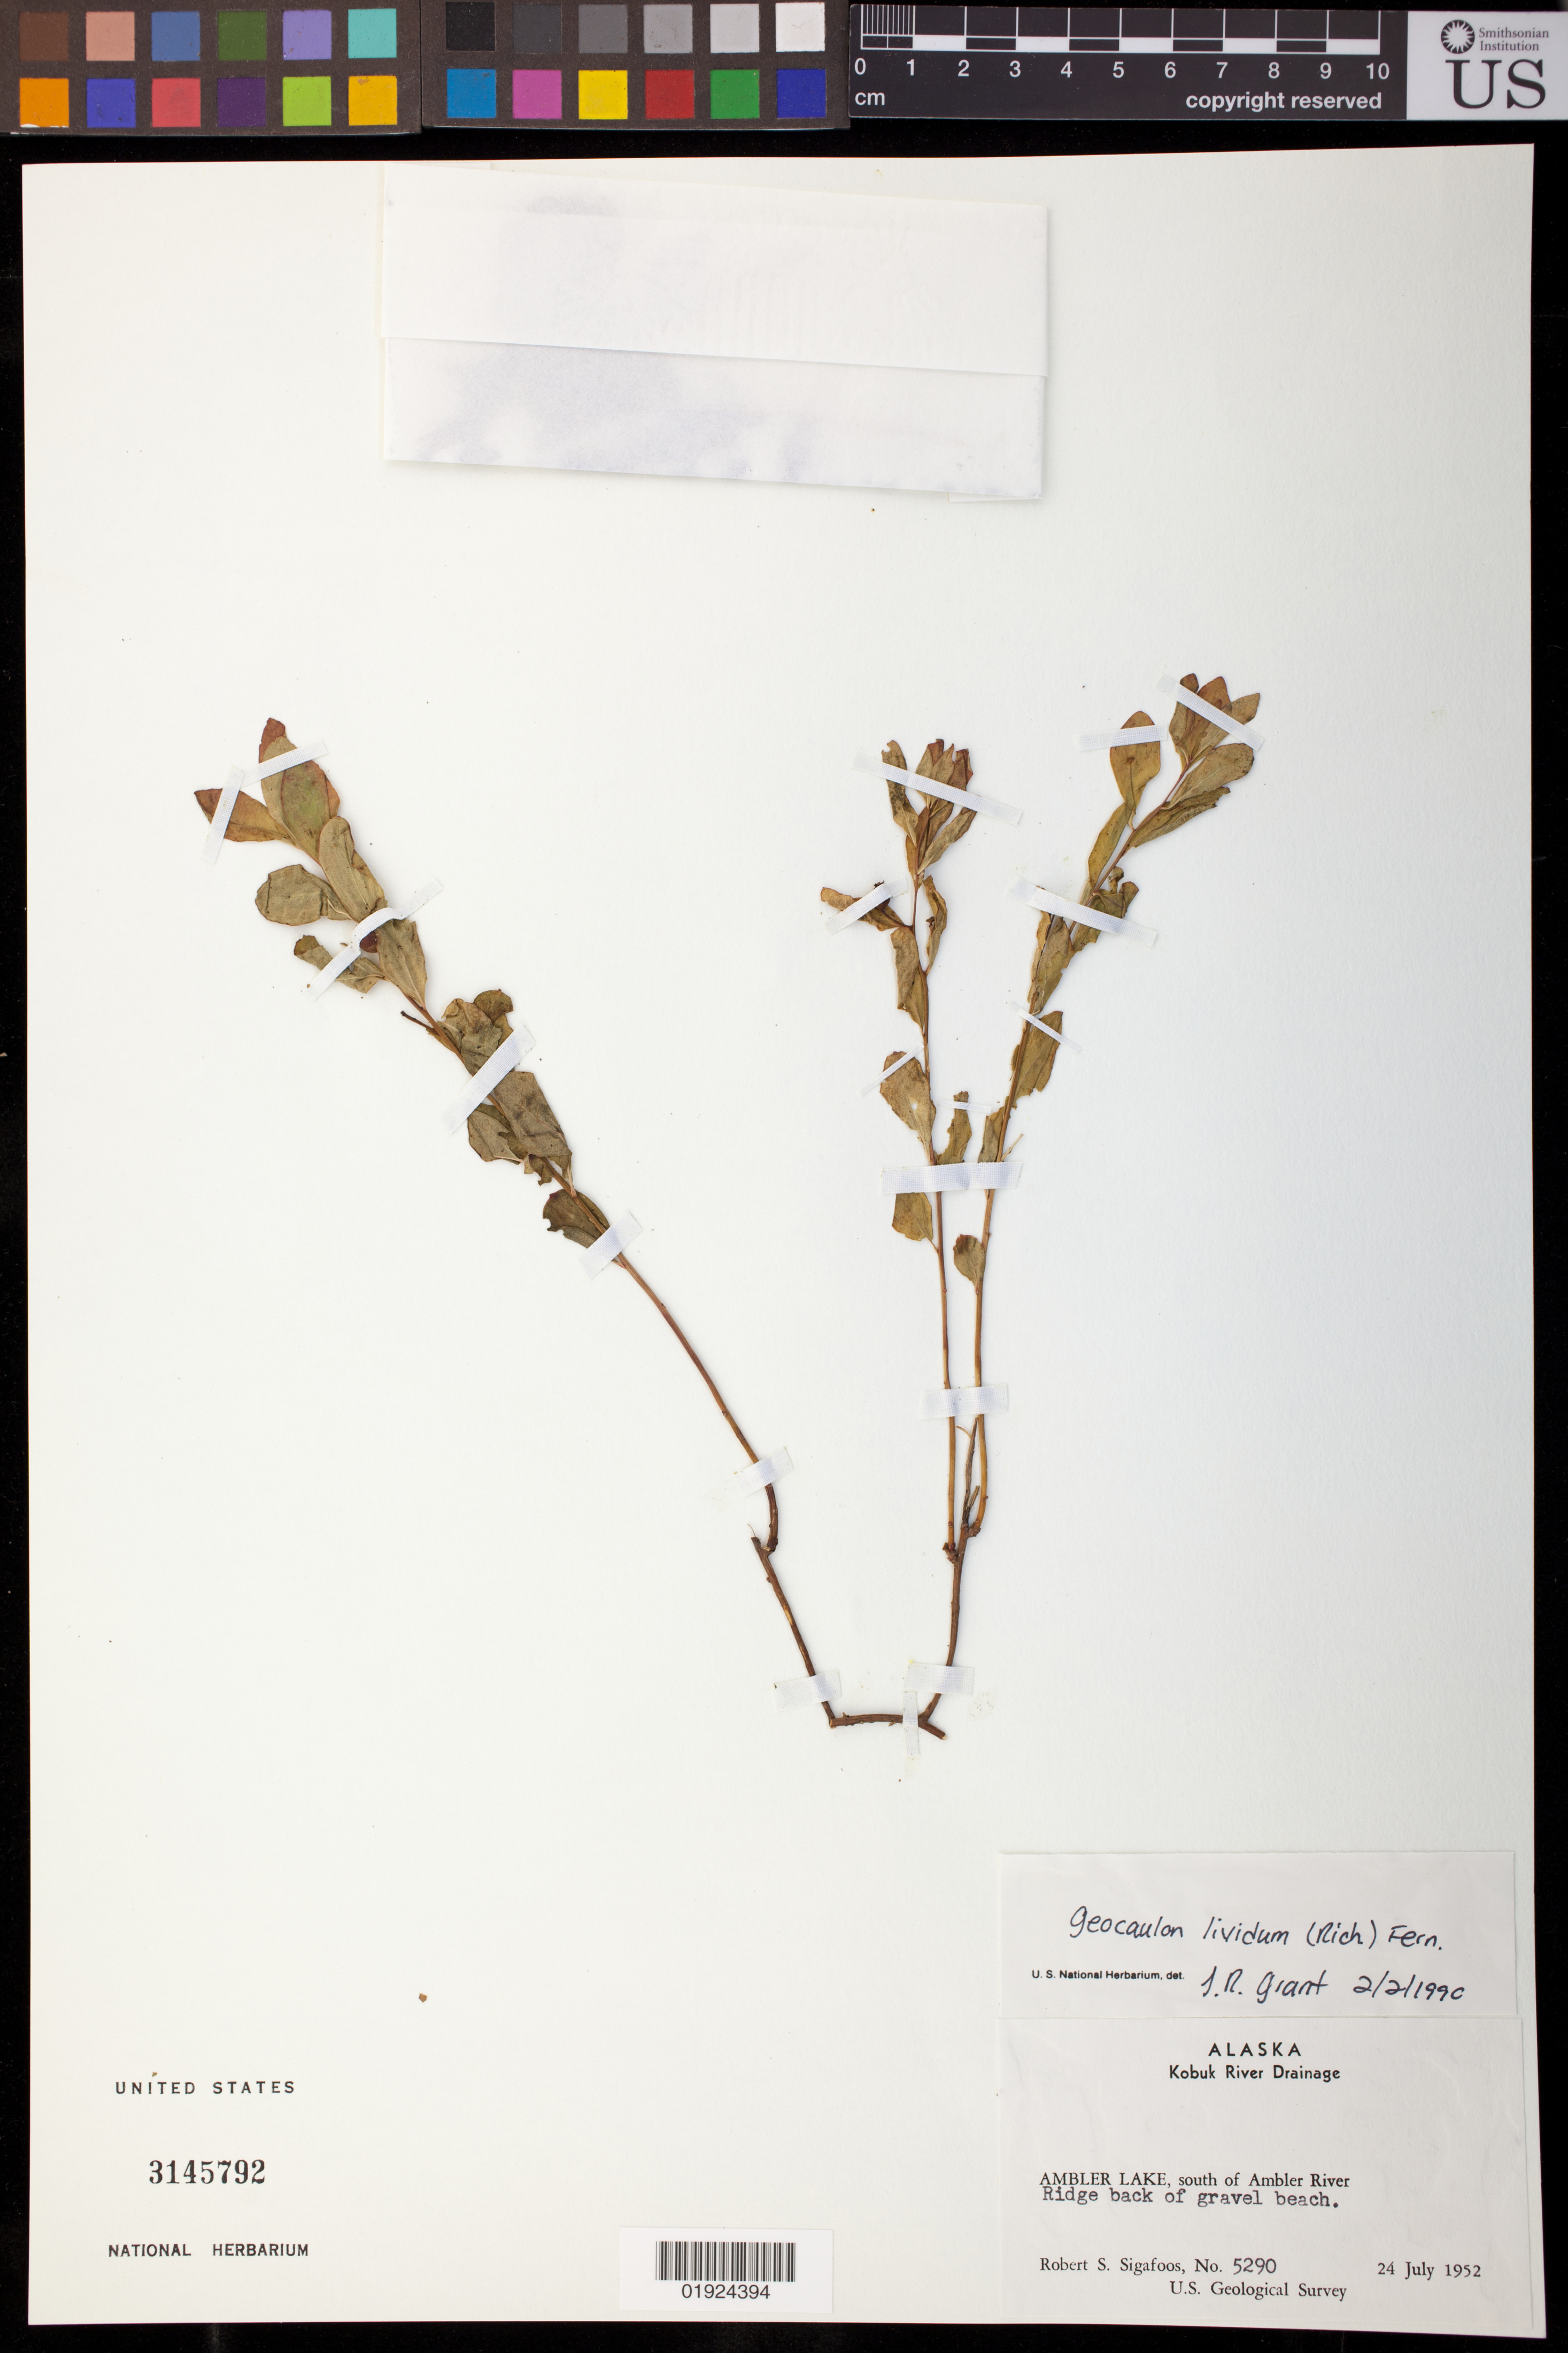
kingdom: Plantae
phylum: Tracheophyta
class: Magnoliopsida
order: Santalales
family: Comandraceae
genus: Geocaulon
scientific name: Geocaulon lividum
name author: (Richardson) Fernald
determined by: Grant, J. R.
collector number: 5290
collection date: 1952-07-24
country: United States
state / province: Alaska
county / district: Northwest Arctic Borough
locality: Kobuk River Drainage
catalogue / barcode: US 3145792